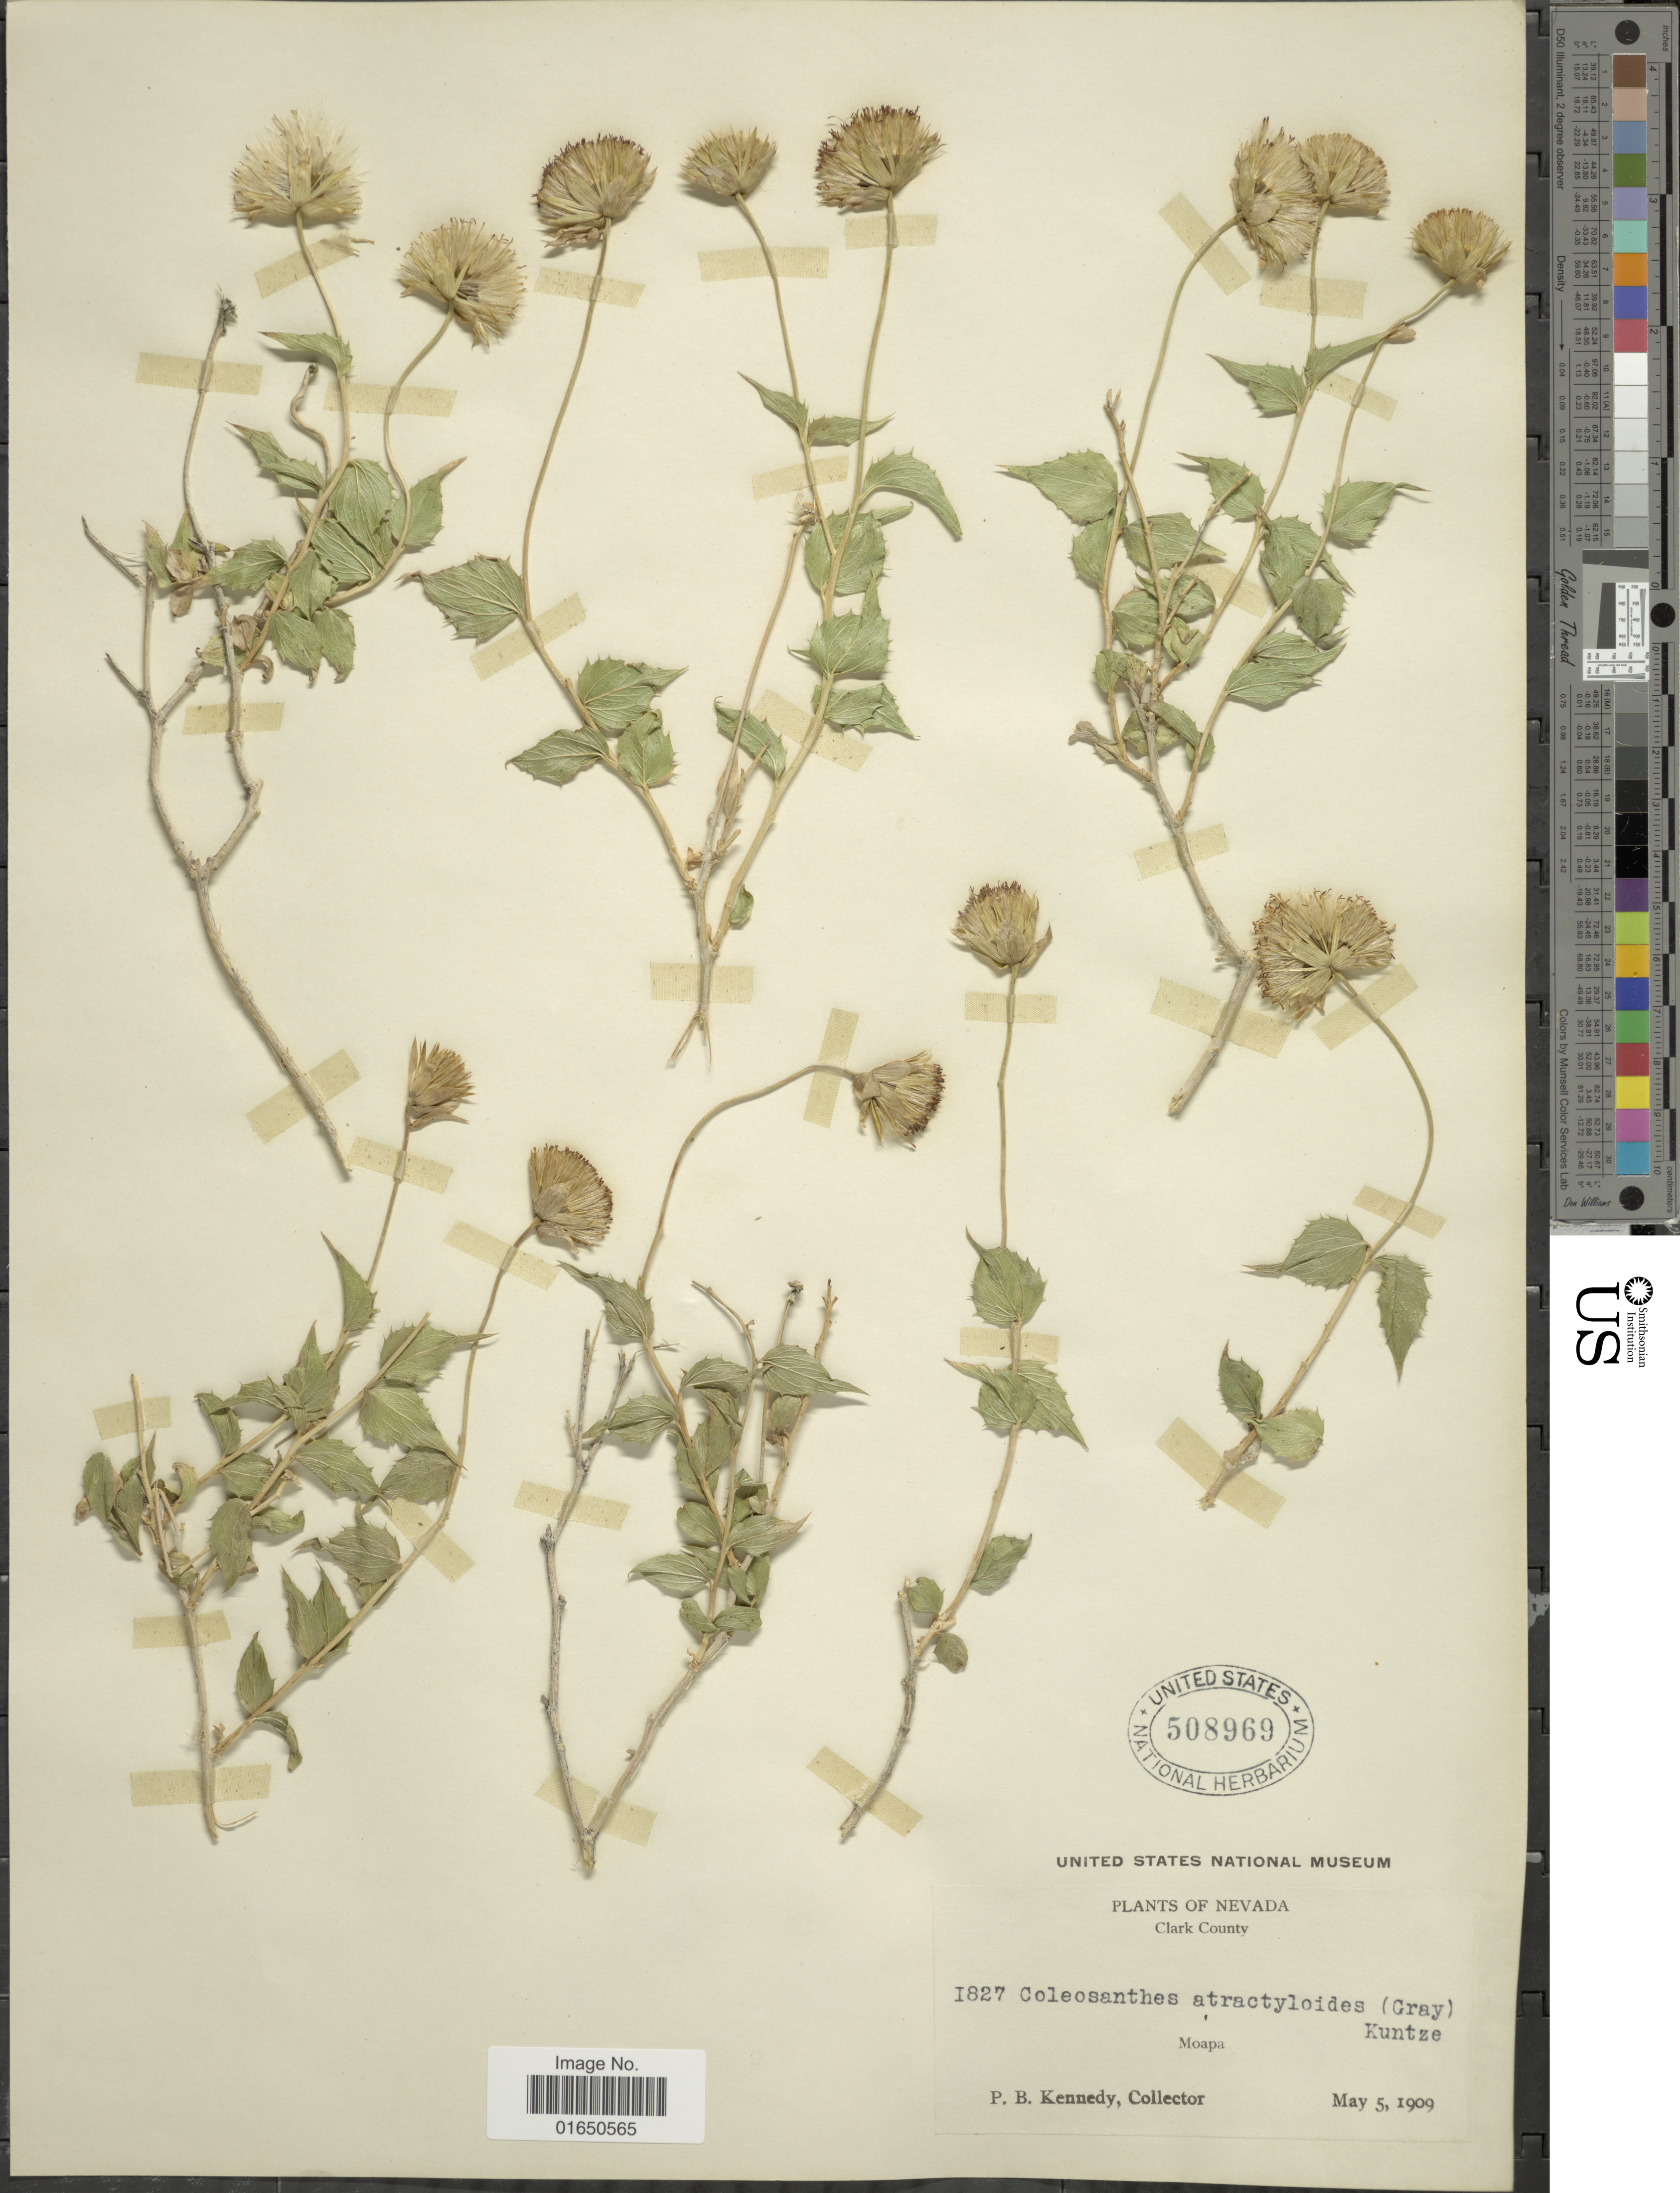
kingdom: Plantae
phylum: Tracheophyta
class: Magnoliopsida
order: Asterales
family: Asteraceae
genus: Brickellia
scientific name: Brickellia atractyloides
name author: A. Gray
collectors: P. B. Kennedy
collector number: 1827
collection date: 1909-05-05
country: United States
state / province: Nevada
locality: Clark County, Moapa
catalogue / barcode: US 508969